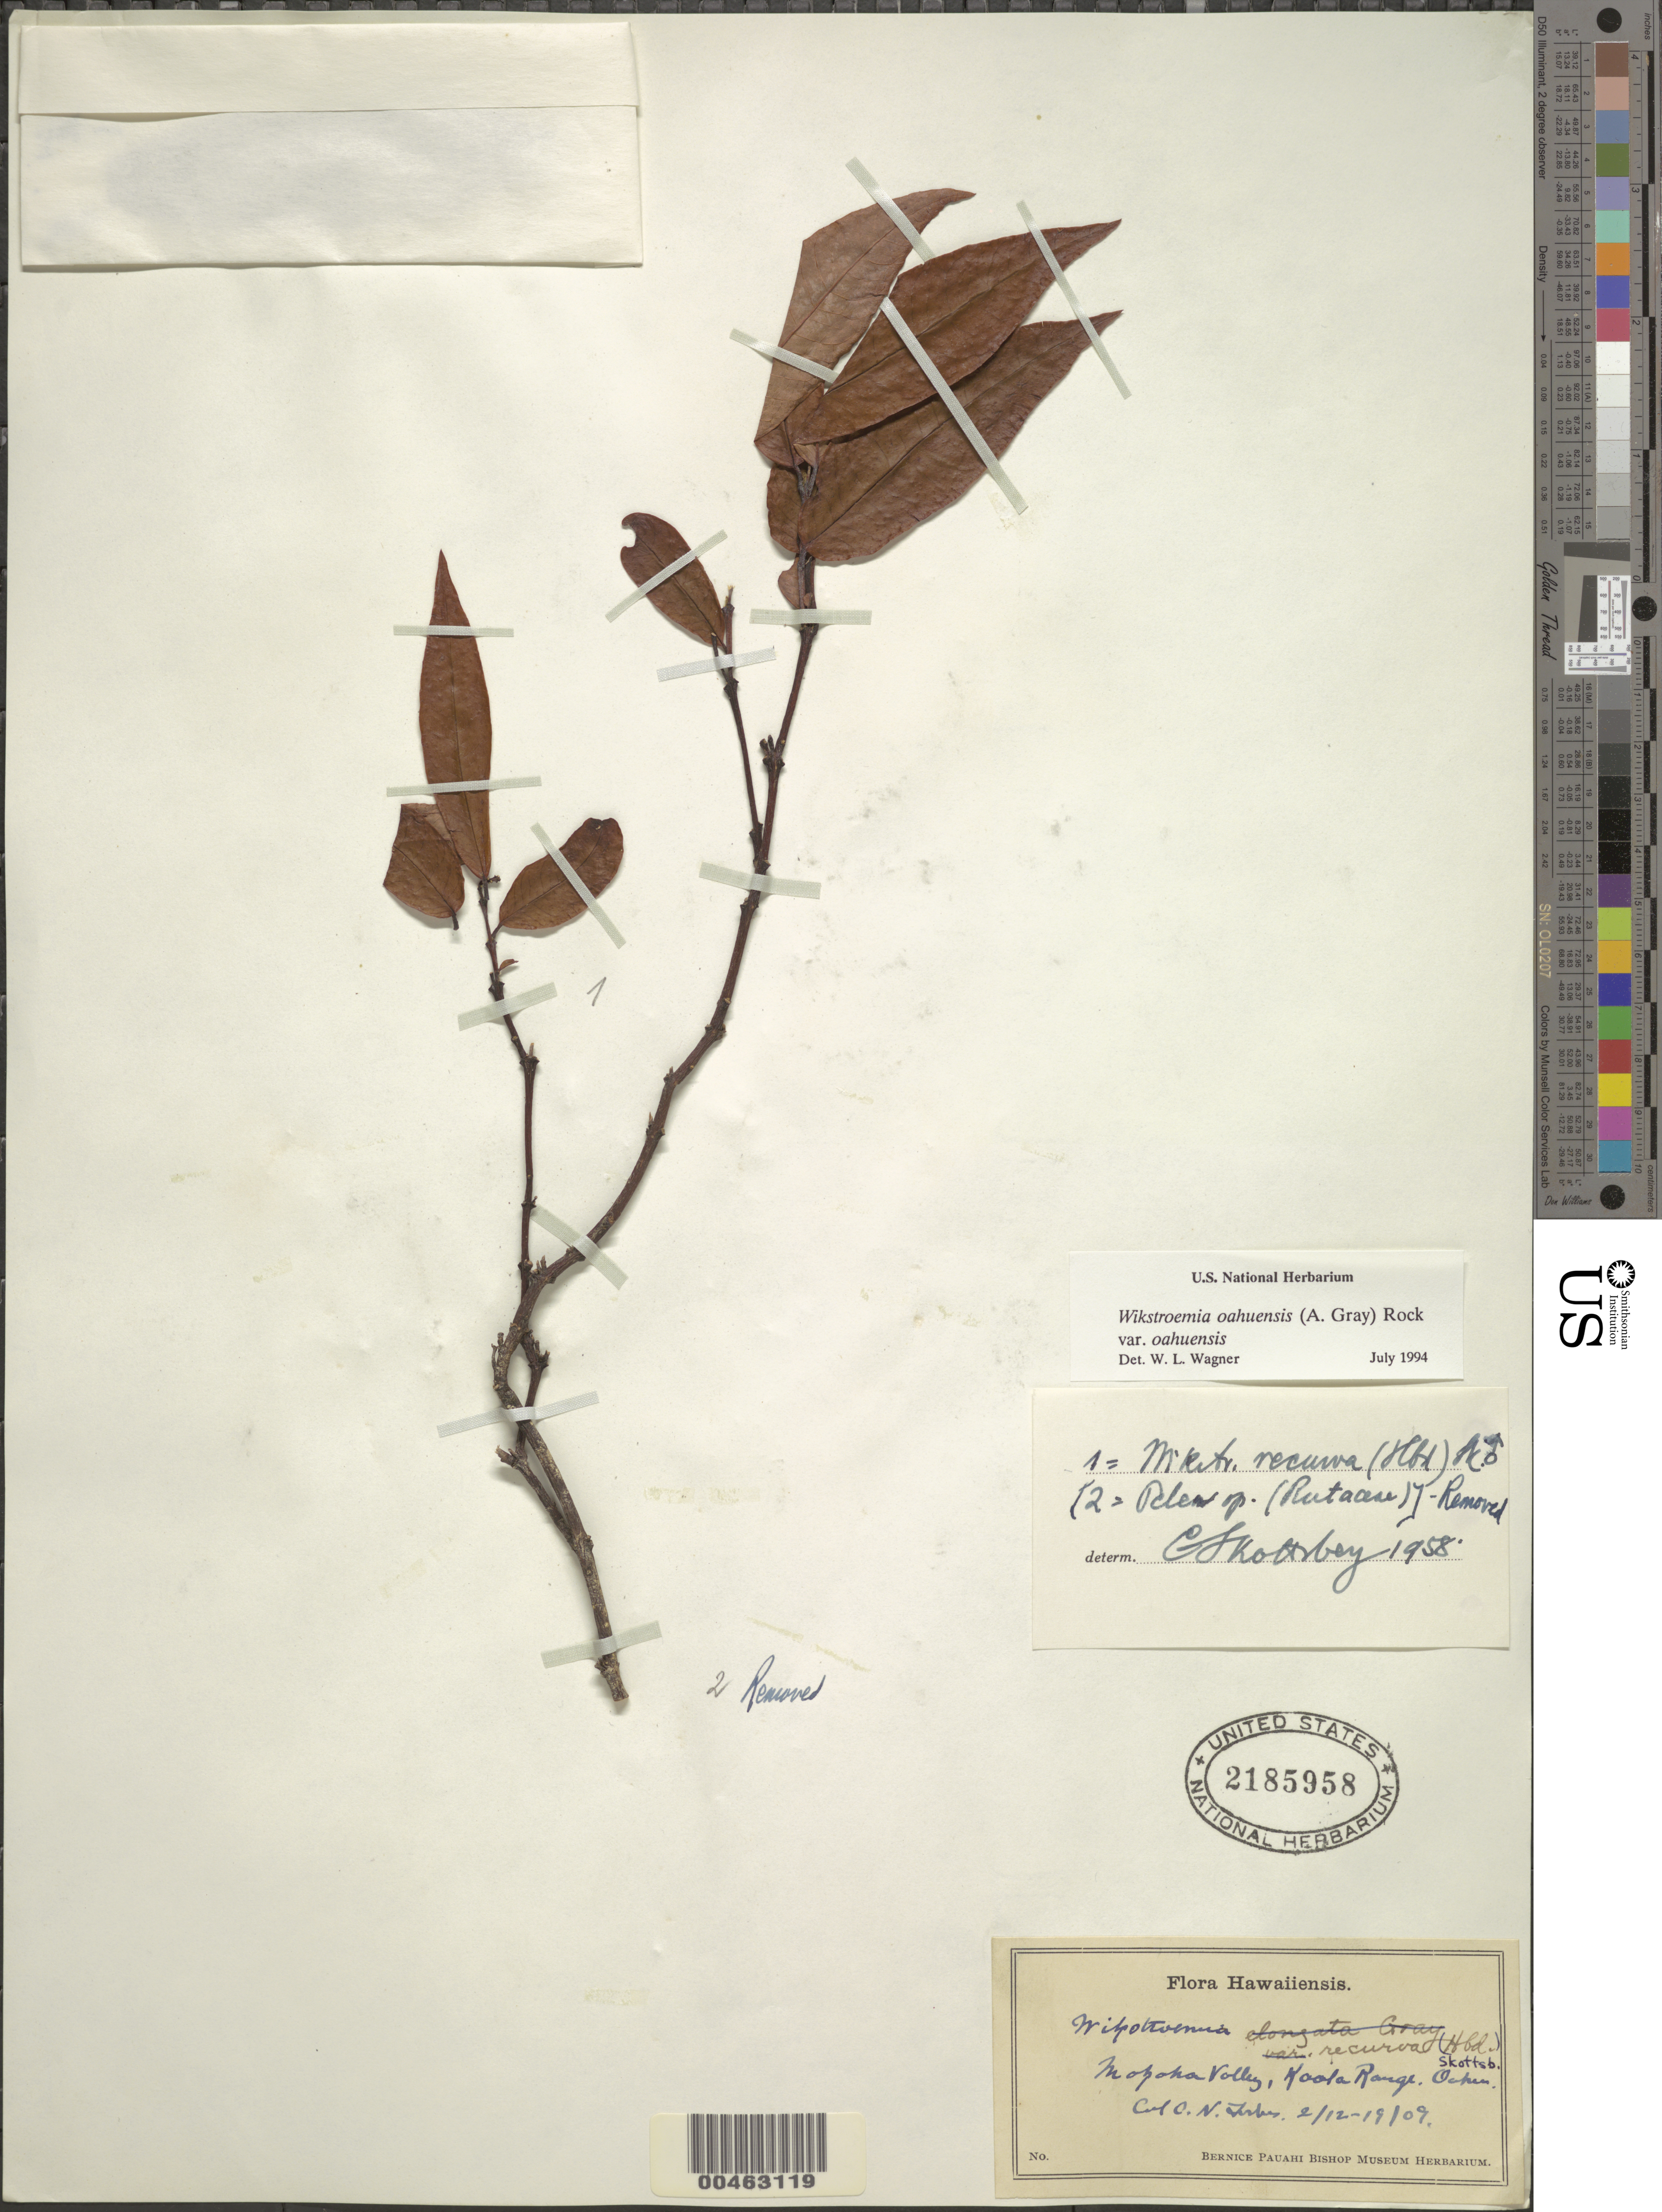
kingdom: Plantae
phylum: Tracheophyta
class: Magnoliopsida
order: Malvales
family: Thymelaeaceae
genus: Wikstroemia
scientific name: Wikstroemia oahuensis var. oahuensis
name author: (A. Gray) Rock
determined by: Wagner, W. L., (BOT), Smithsonian Institution - National Museum of Natural History (UNITED STATES)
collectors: C. N. Forbes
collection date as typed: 12 Feb 1909 to 19 Feb 1909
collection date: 1909-02-12/1909-02-19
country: United States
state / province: Hawaii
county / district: Honolulu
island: Oahu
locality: Waianae Mts., Makaha Valley, Kaala Range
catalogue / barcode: US 2185958